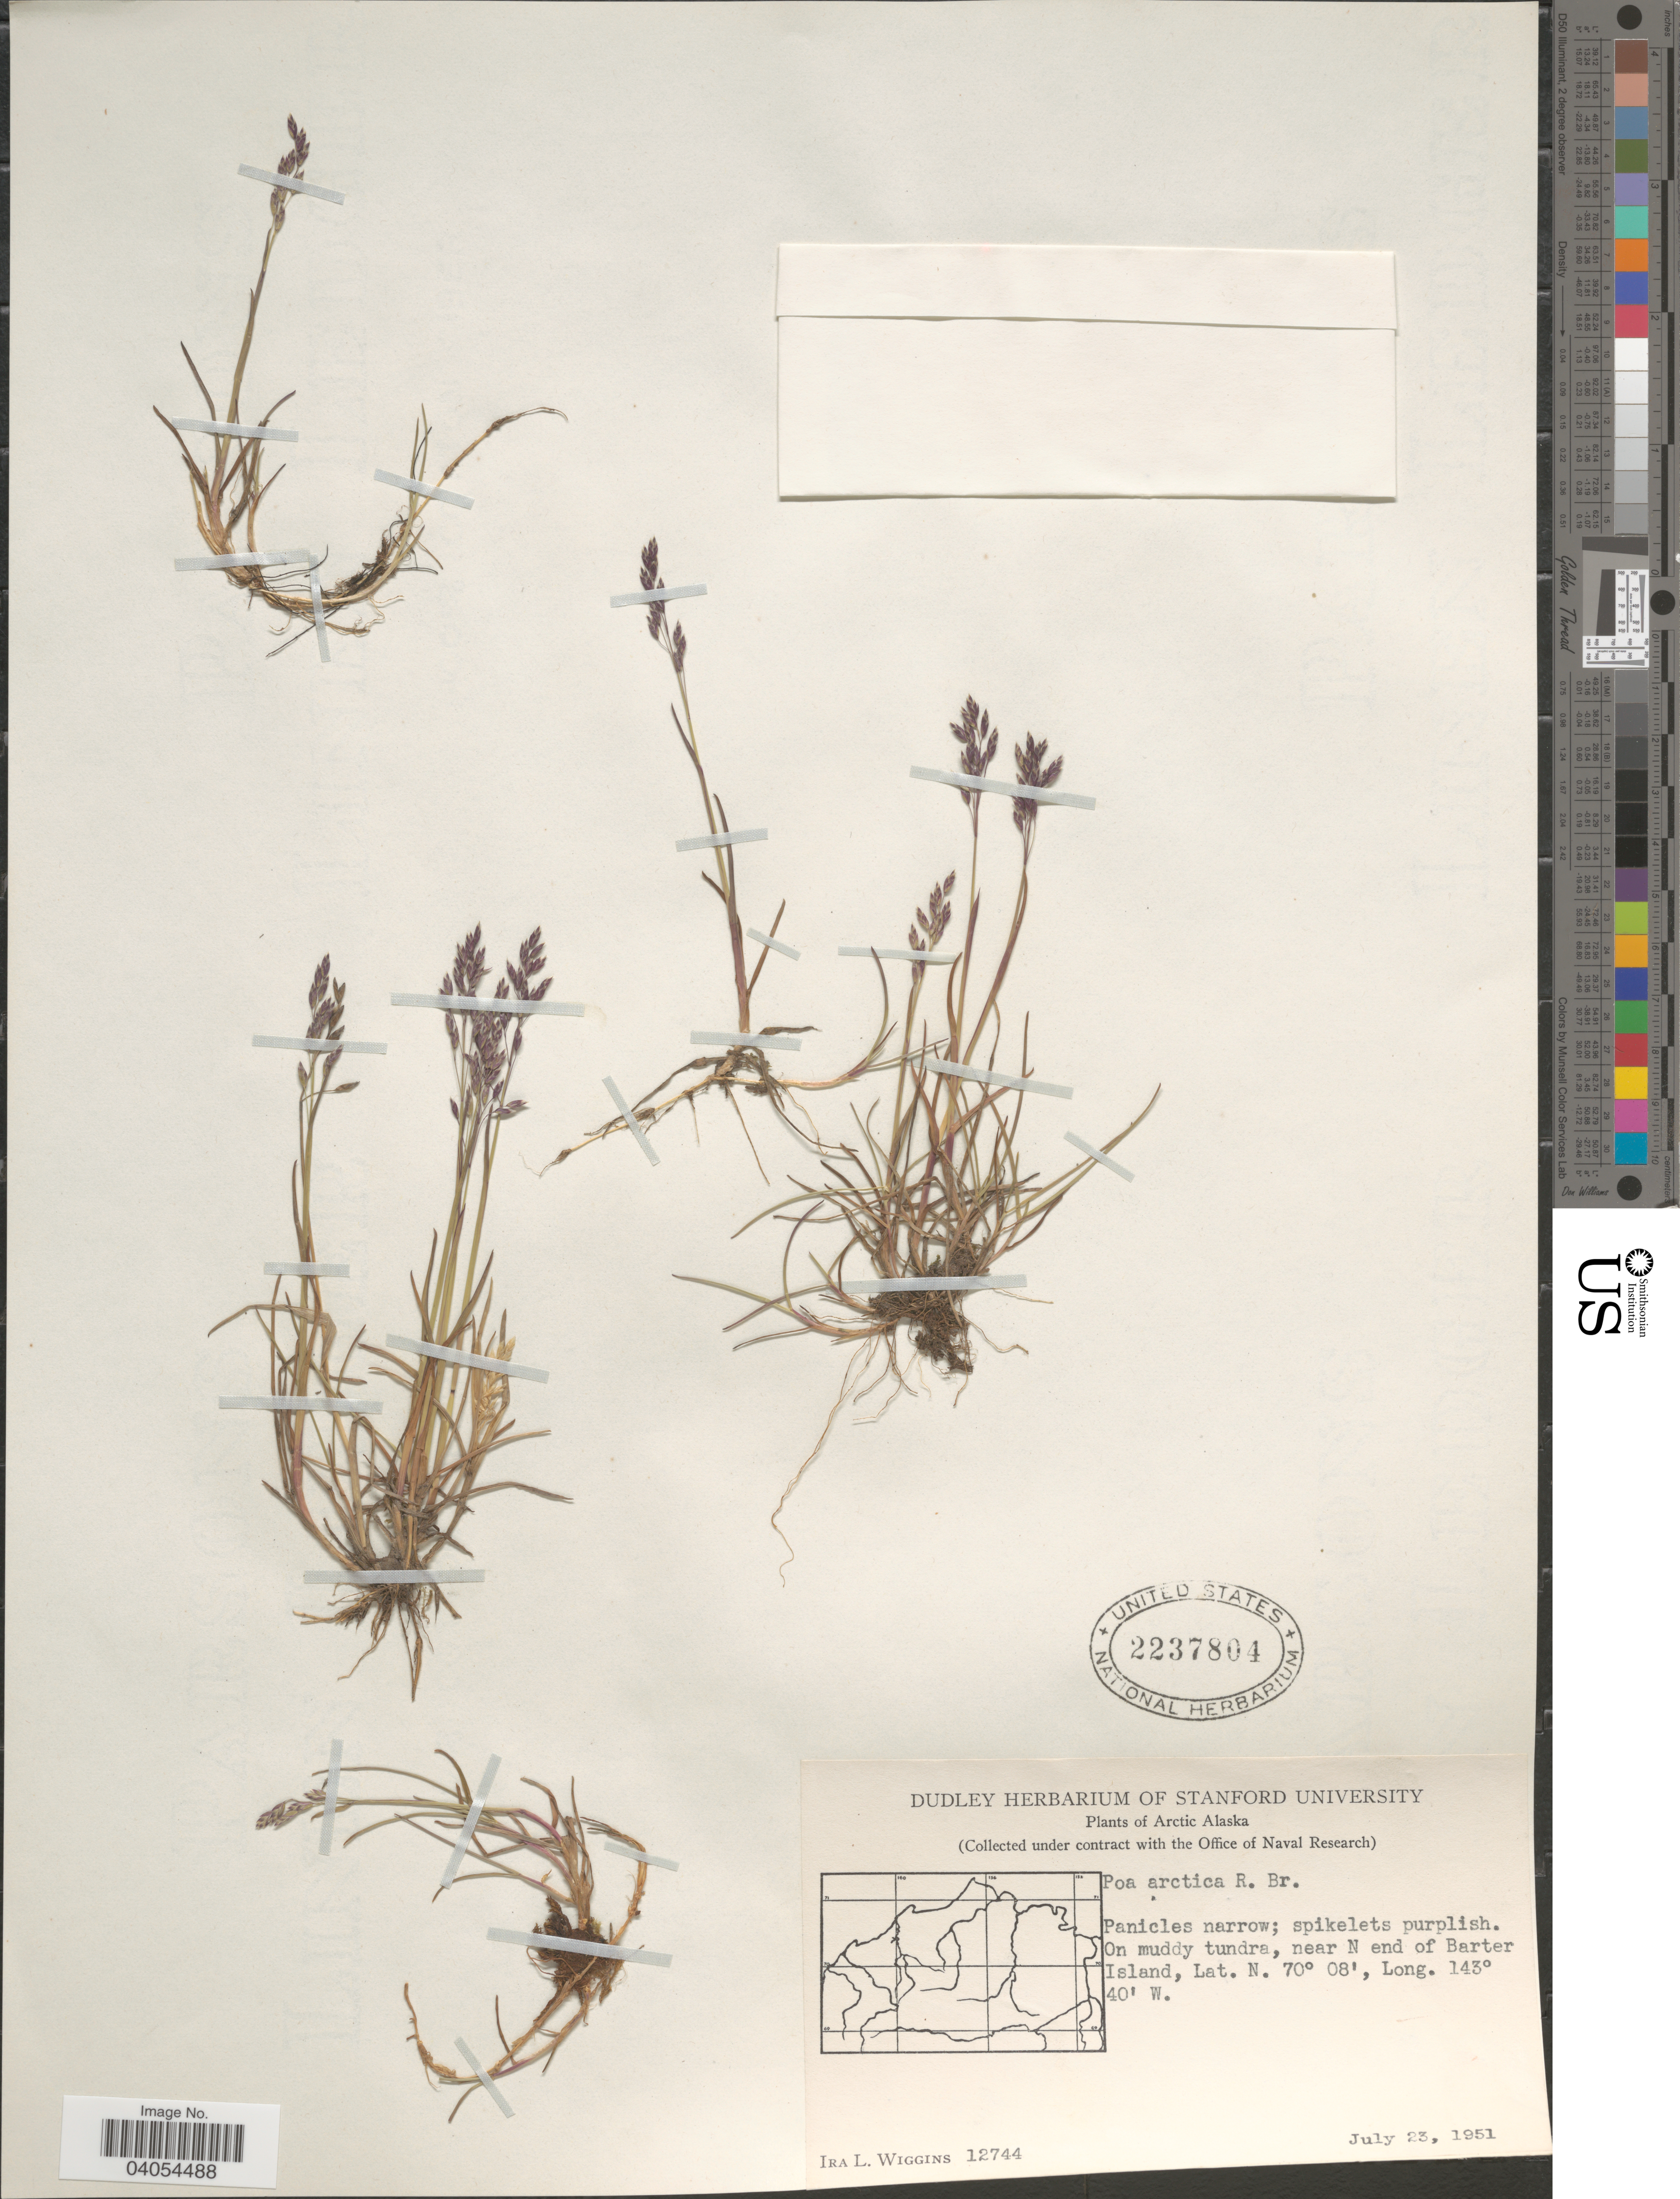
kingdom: Plantae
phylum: Tracheophyta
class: Liliopsida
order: Poales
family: Poaceae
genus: Poa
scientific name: Poa arctica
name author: R. Br.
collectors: I. L. Wiggins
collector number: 12744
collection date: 1951-07-23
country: United States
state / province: Alaska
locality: Arctic Alaska. On muddy tundra, near N end of Barter Island.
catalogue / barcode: US 2237804